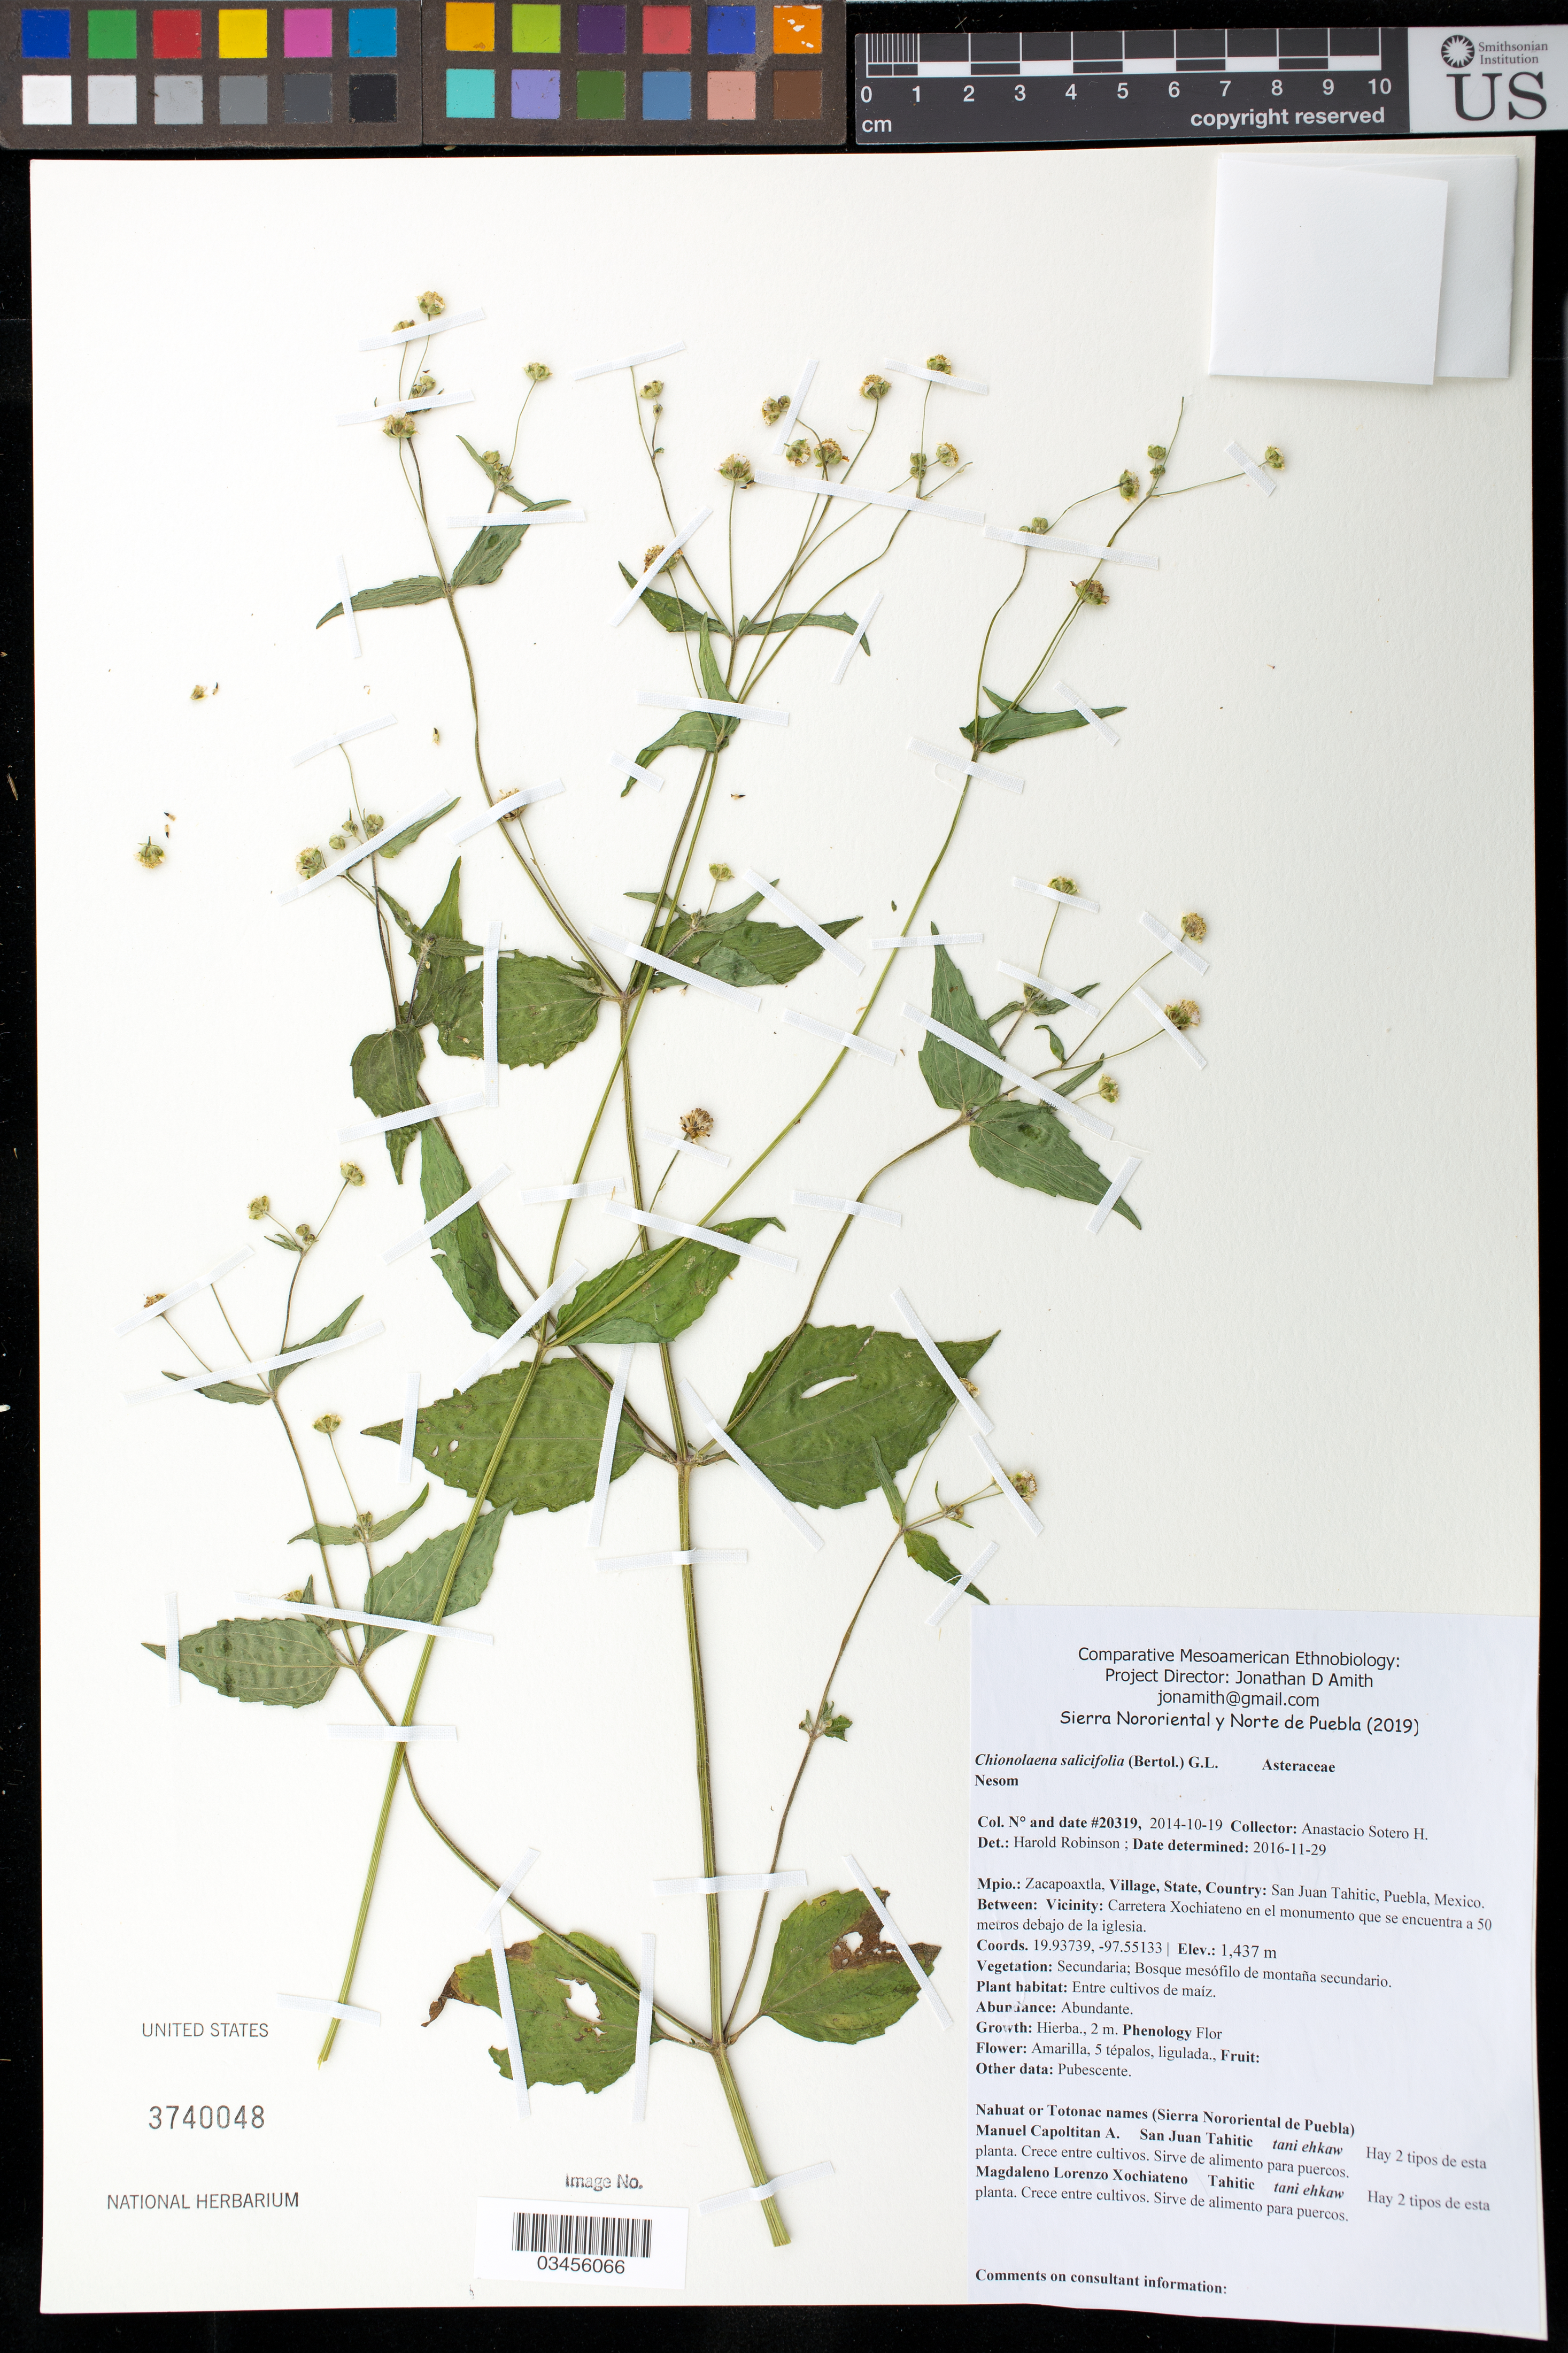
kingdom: Plantae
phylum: Tracheophyta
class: Magnoliopsida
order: Asterales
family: Asteraceae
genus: Galinsoga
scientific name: Galinsoga sp.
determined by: Nesom, Guy L.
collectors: Canek Ledesma C. & A. Sotero H.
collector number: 20319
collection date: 2014-10-19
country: México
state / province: Puebla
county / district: Zacapoaxtla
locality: PUEBLO: San Juan Tahitic; LOCALIDAD EXACTA: Carretera Xochiateno en el monumento que se encuentra a 50 metros debajo de la iglesia.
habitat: Bosque mesófilo de montaña secundario; entre cultivos de maíz.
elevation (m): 1437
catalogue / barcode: US 3740048